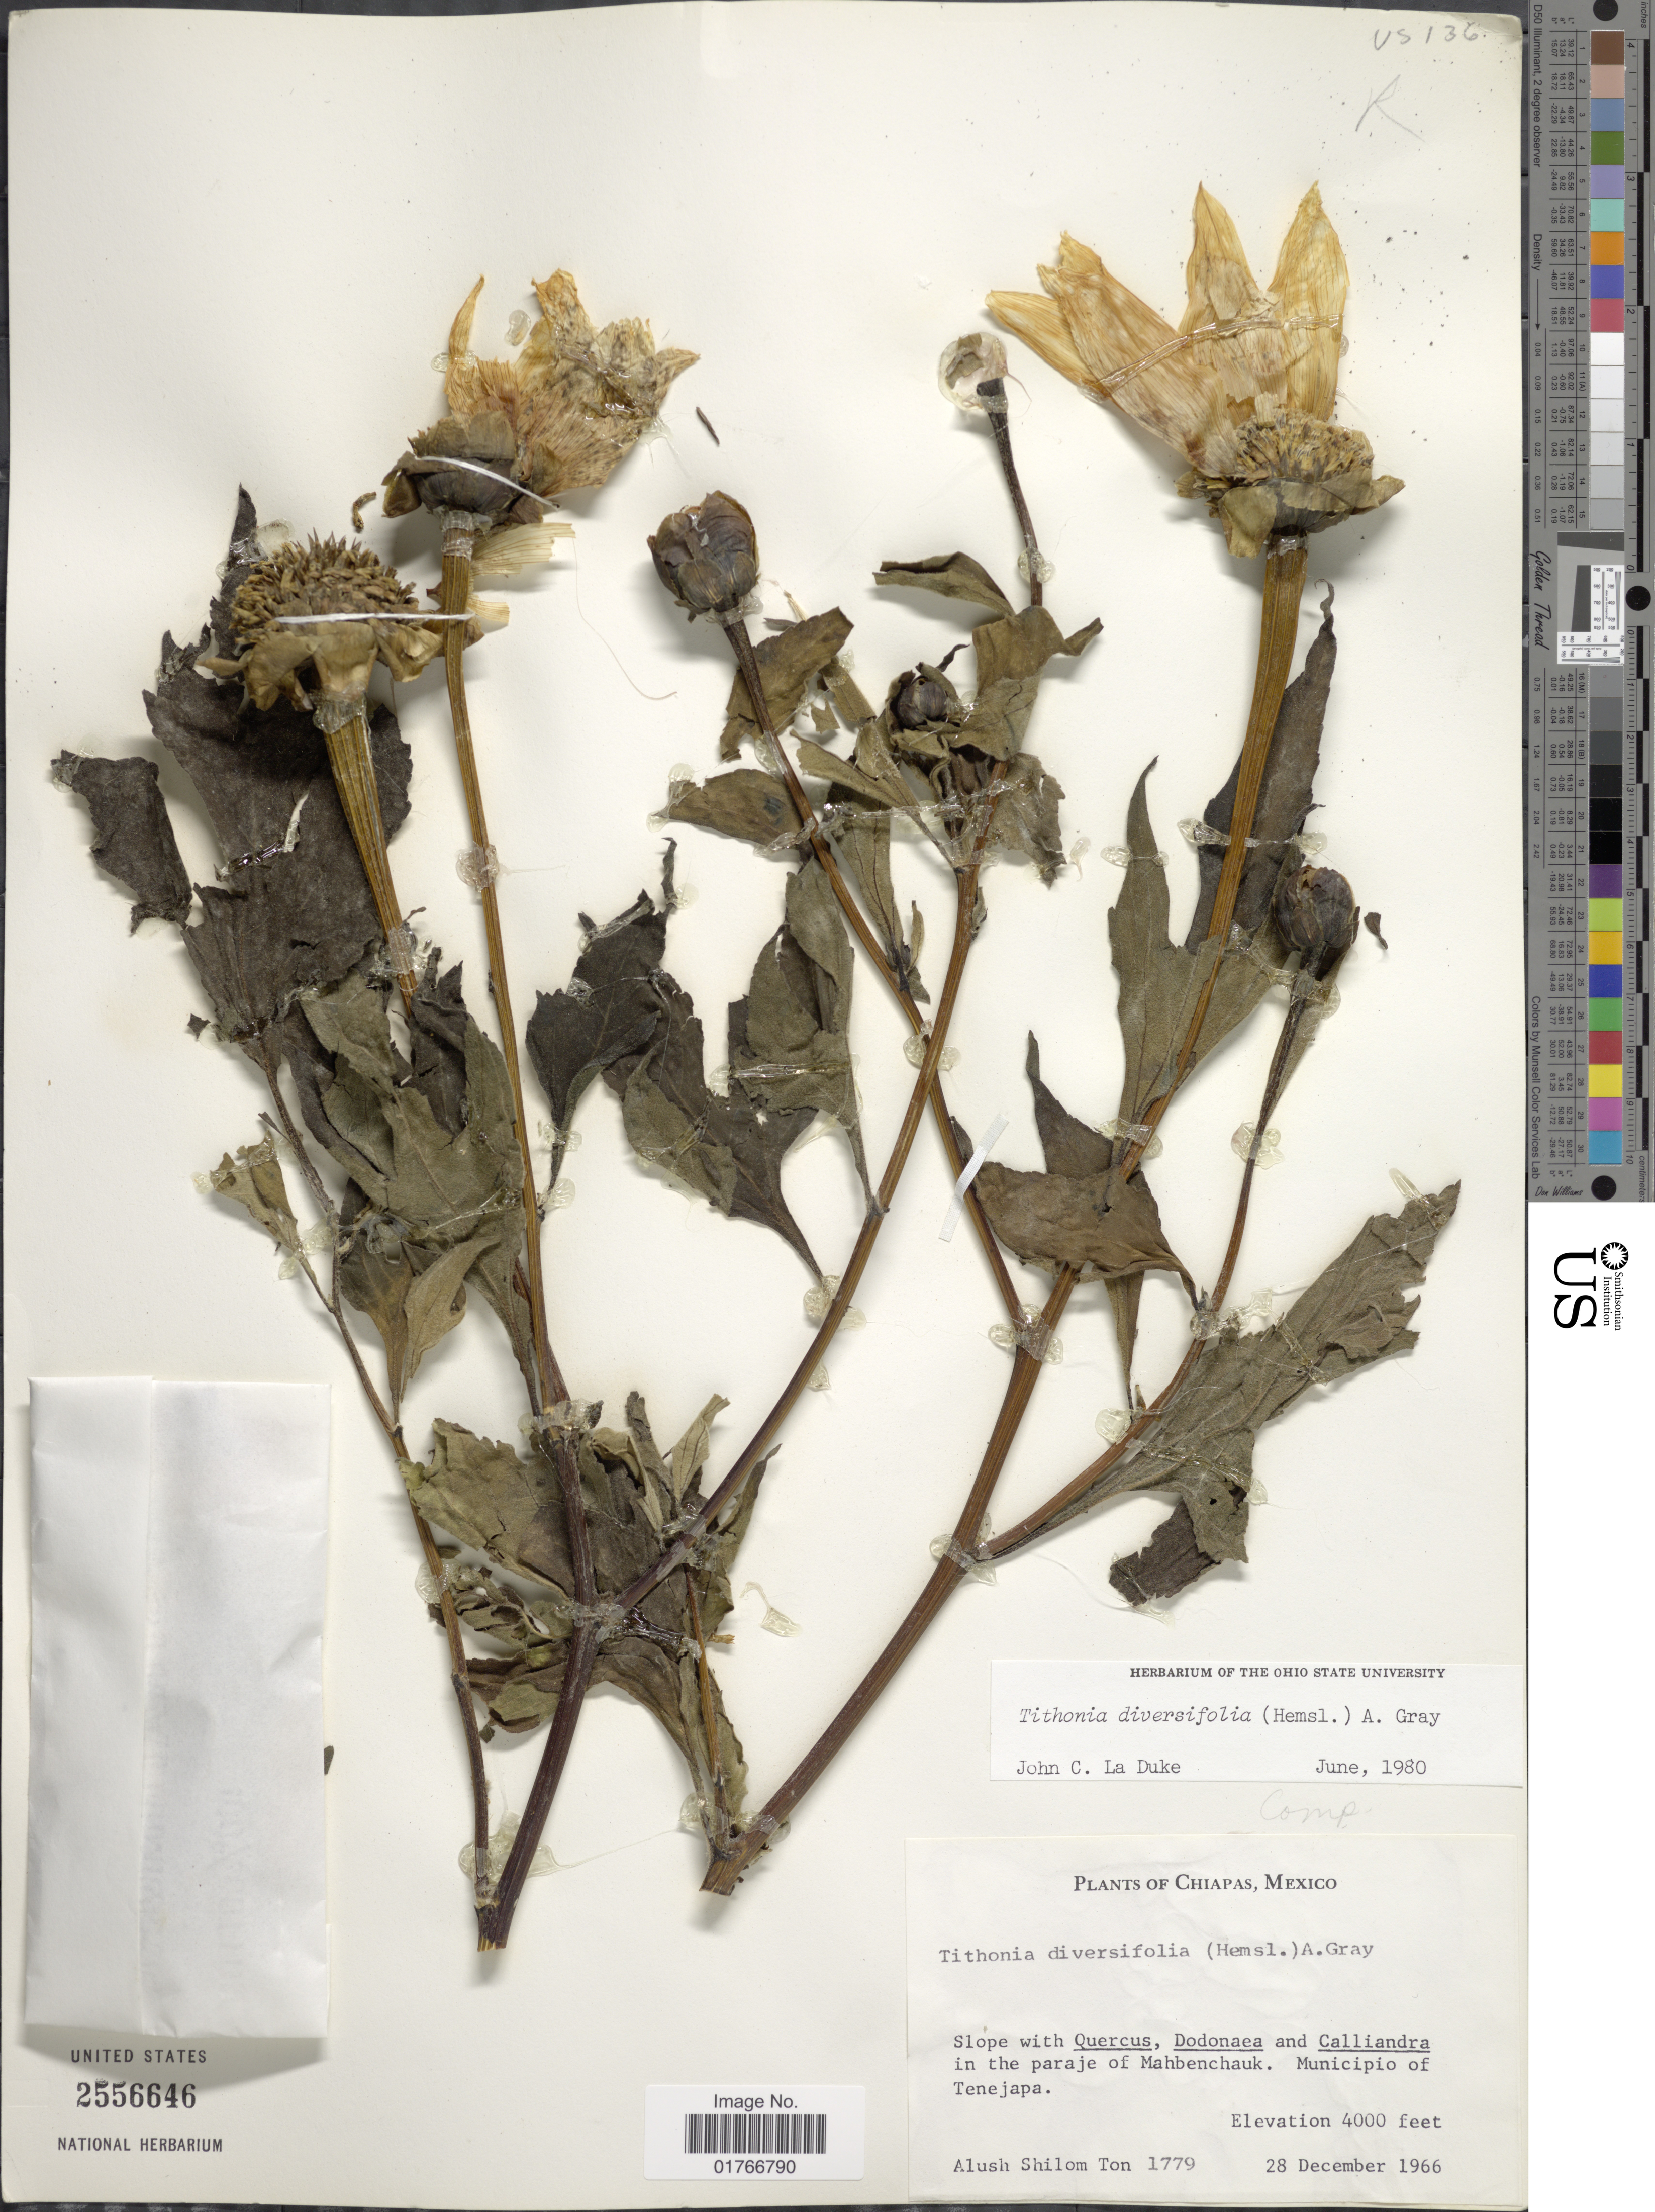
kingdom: Plantae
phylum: Tracheophyta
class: Magnoliopsida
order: Asterales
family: Asteraceae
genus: Tithonia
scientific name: Tithonia diversifolia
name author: (Hemsl.) A. Gray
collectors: A. M. Ton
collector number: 1779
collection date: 1966-12-28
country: Mexico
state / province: Chiapas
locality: Paraje of Mahbenchauk, Municipio of Tenejapa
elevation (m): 1219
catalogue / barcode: US 2556646